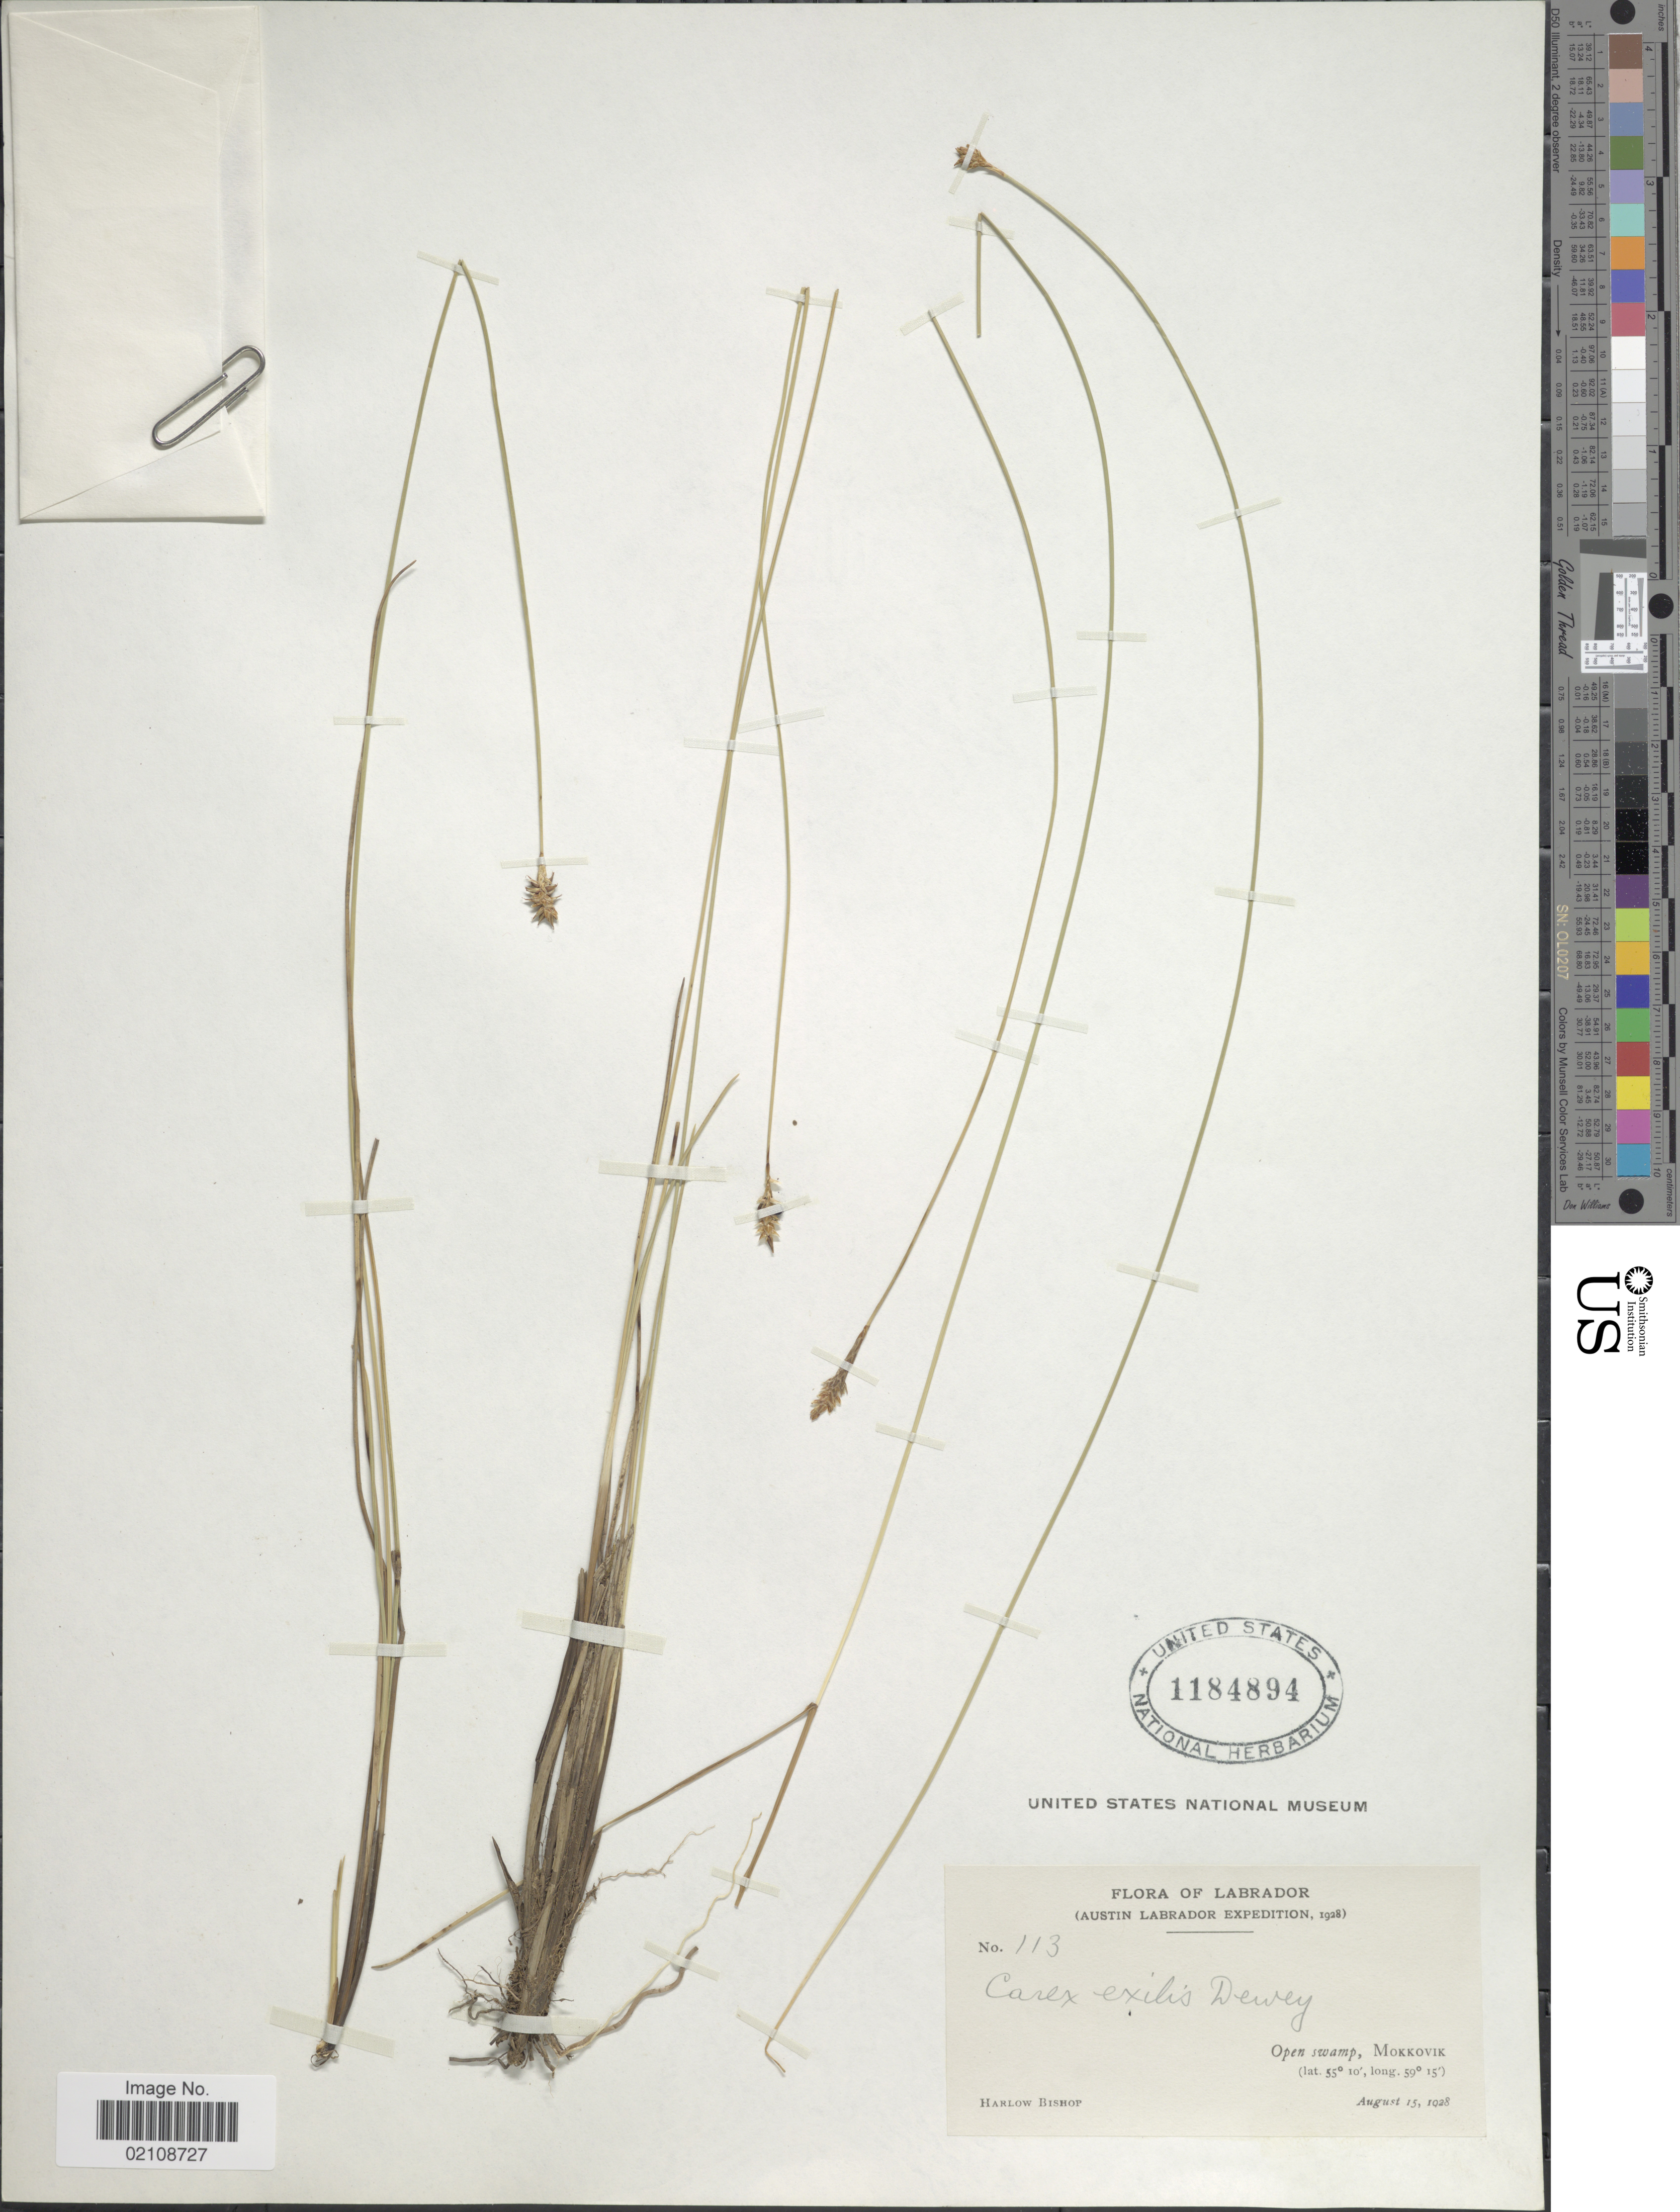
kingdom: Plantae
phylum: Tracheophyta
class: Liliopsida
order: Poales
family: Cyperaceae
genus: Carex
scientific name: Carex exilis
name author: Dewey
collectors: H. Bishop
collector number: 113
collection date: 1928-08-15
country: Canada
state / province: Newfoundland and Labrador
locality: Labrador, Austin Labrador, open swamp, Mokkovik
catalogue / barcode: US 1184894